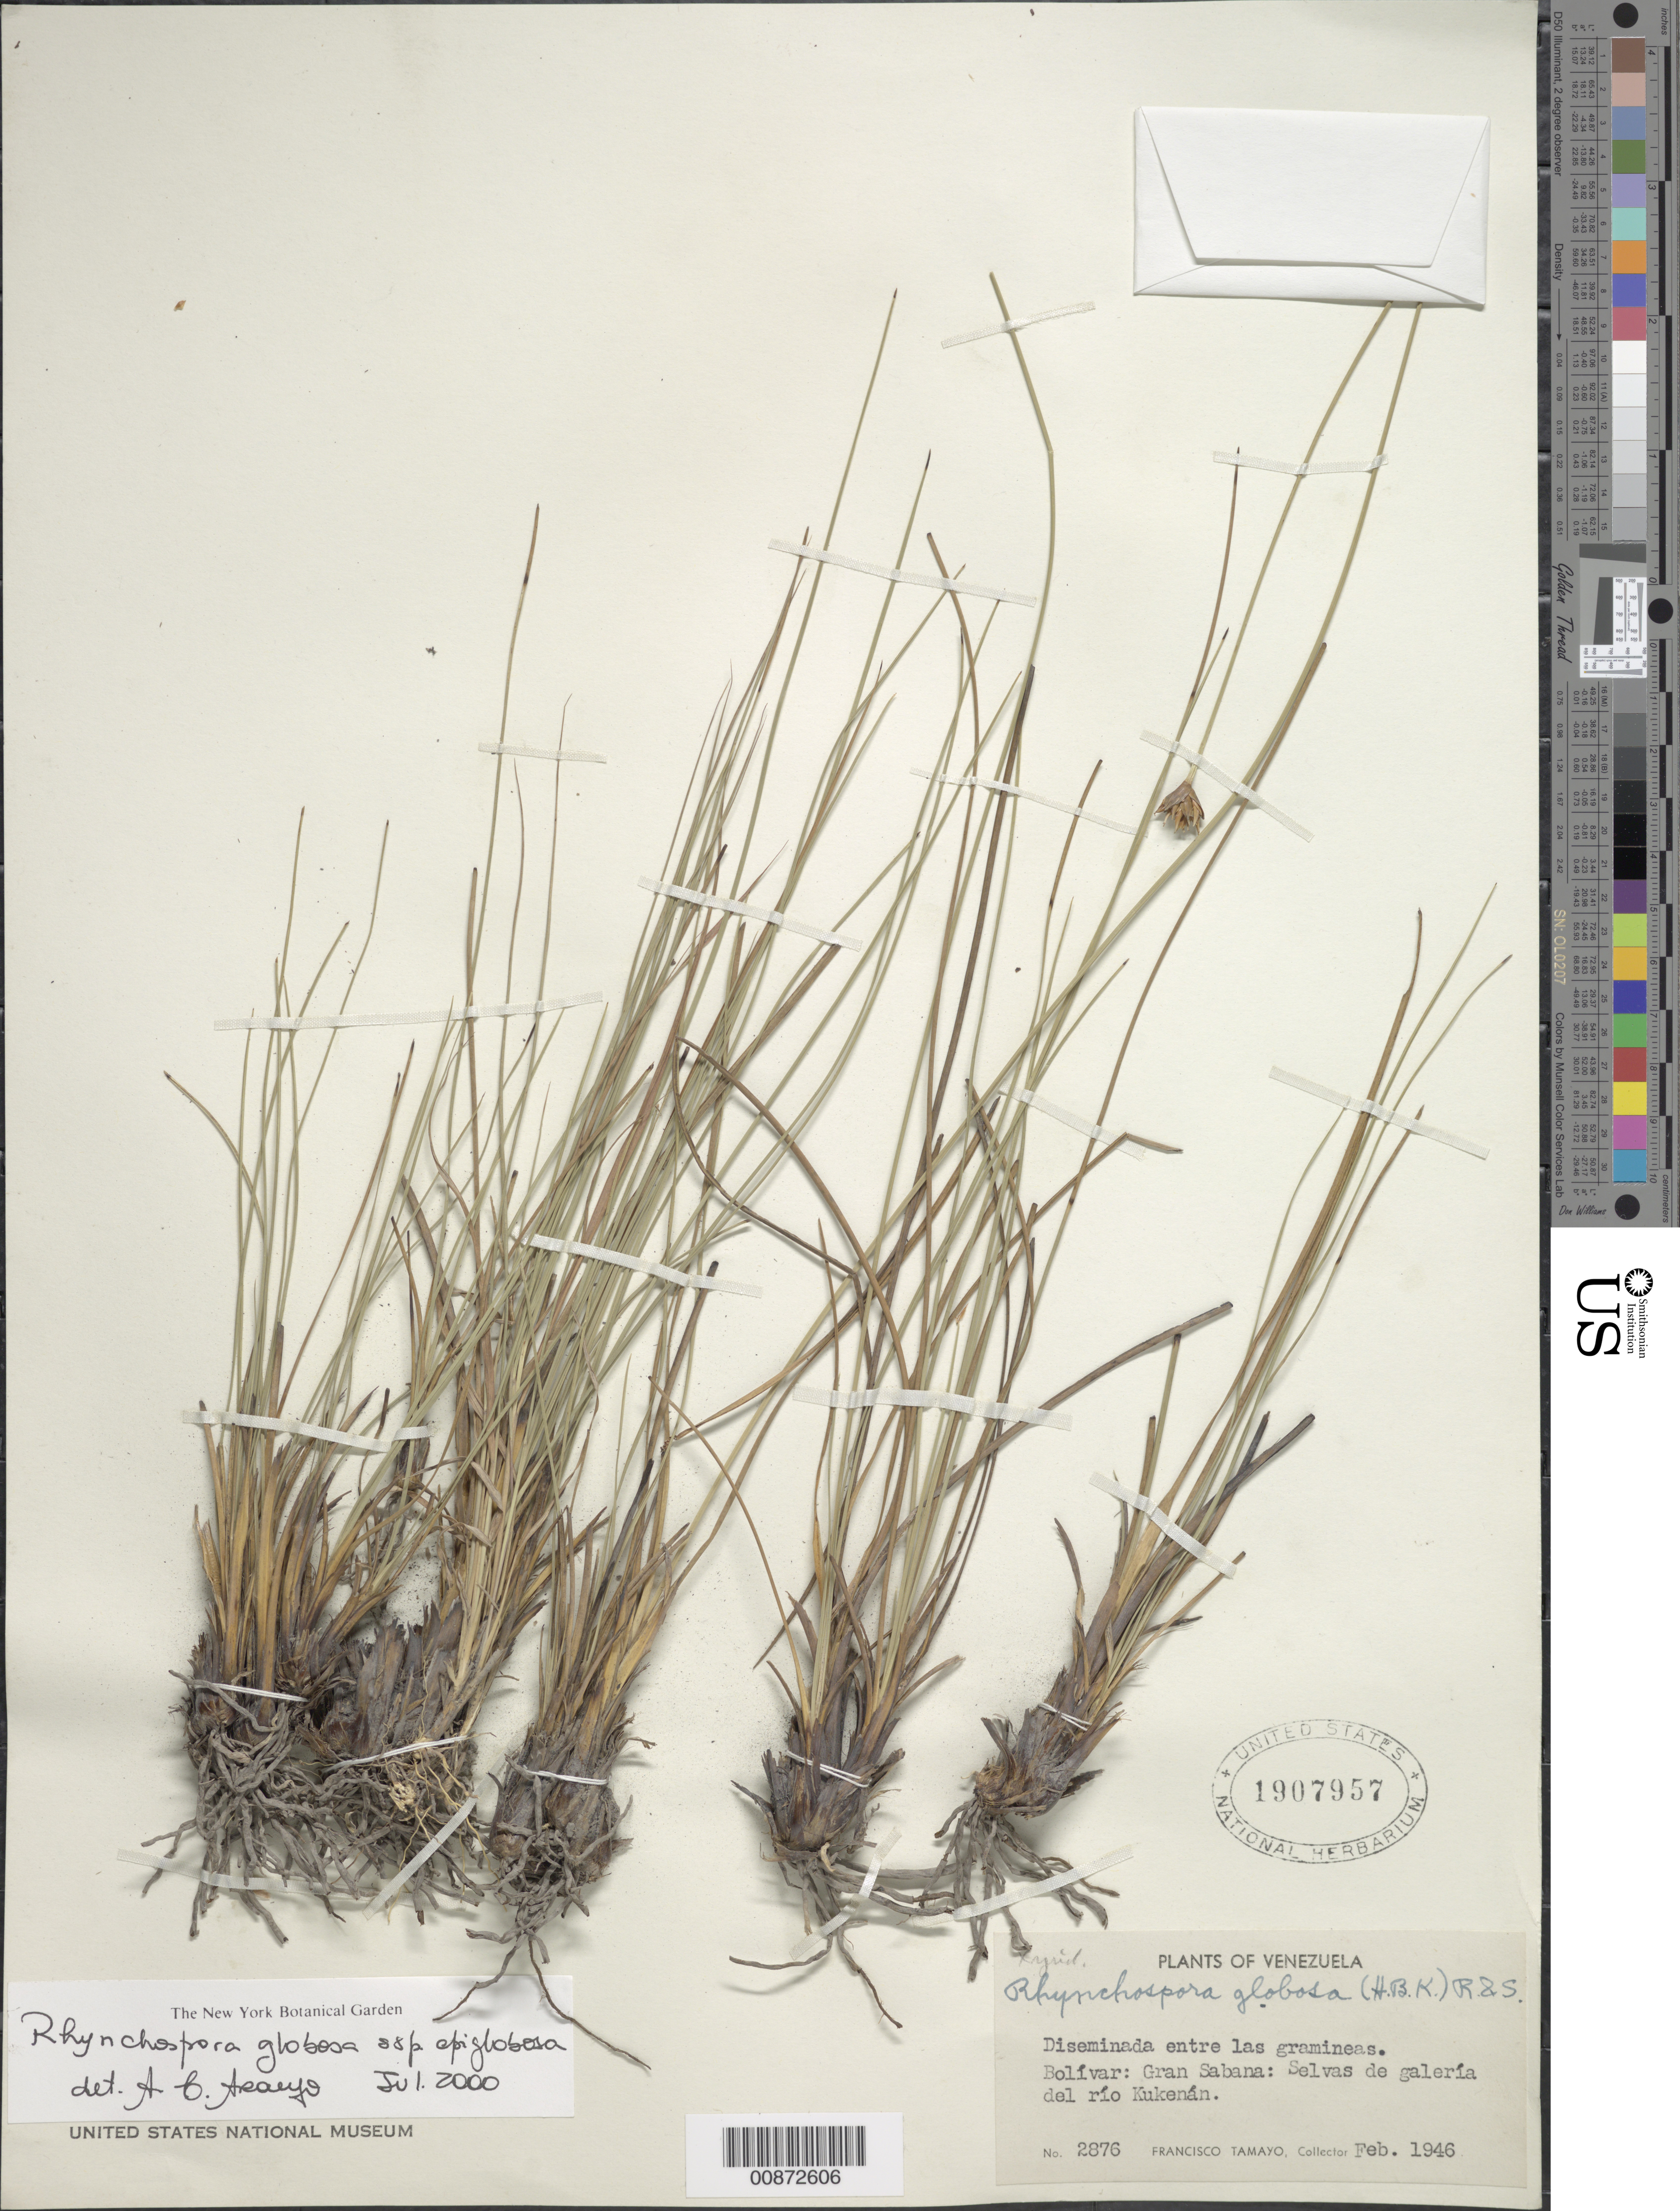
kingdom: Plantae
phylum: Tracheophyta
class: Liliopsida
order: Poales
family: Cyperaceae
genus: Rhynchospora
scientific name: Rhynchospora globosa subsp. globosa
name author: (Kunth) Roem. & Schult.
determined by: Araújo, A. C.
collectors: F. Tamayo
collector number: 2876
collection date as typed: Feb-46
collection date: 1946-02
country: Venezuela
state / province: Bolívar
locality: Gran Sabana, Río Kukenán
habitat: Selvas de galeria del rio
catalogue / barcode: US 1907957